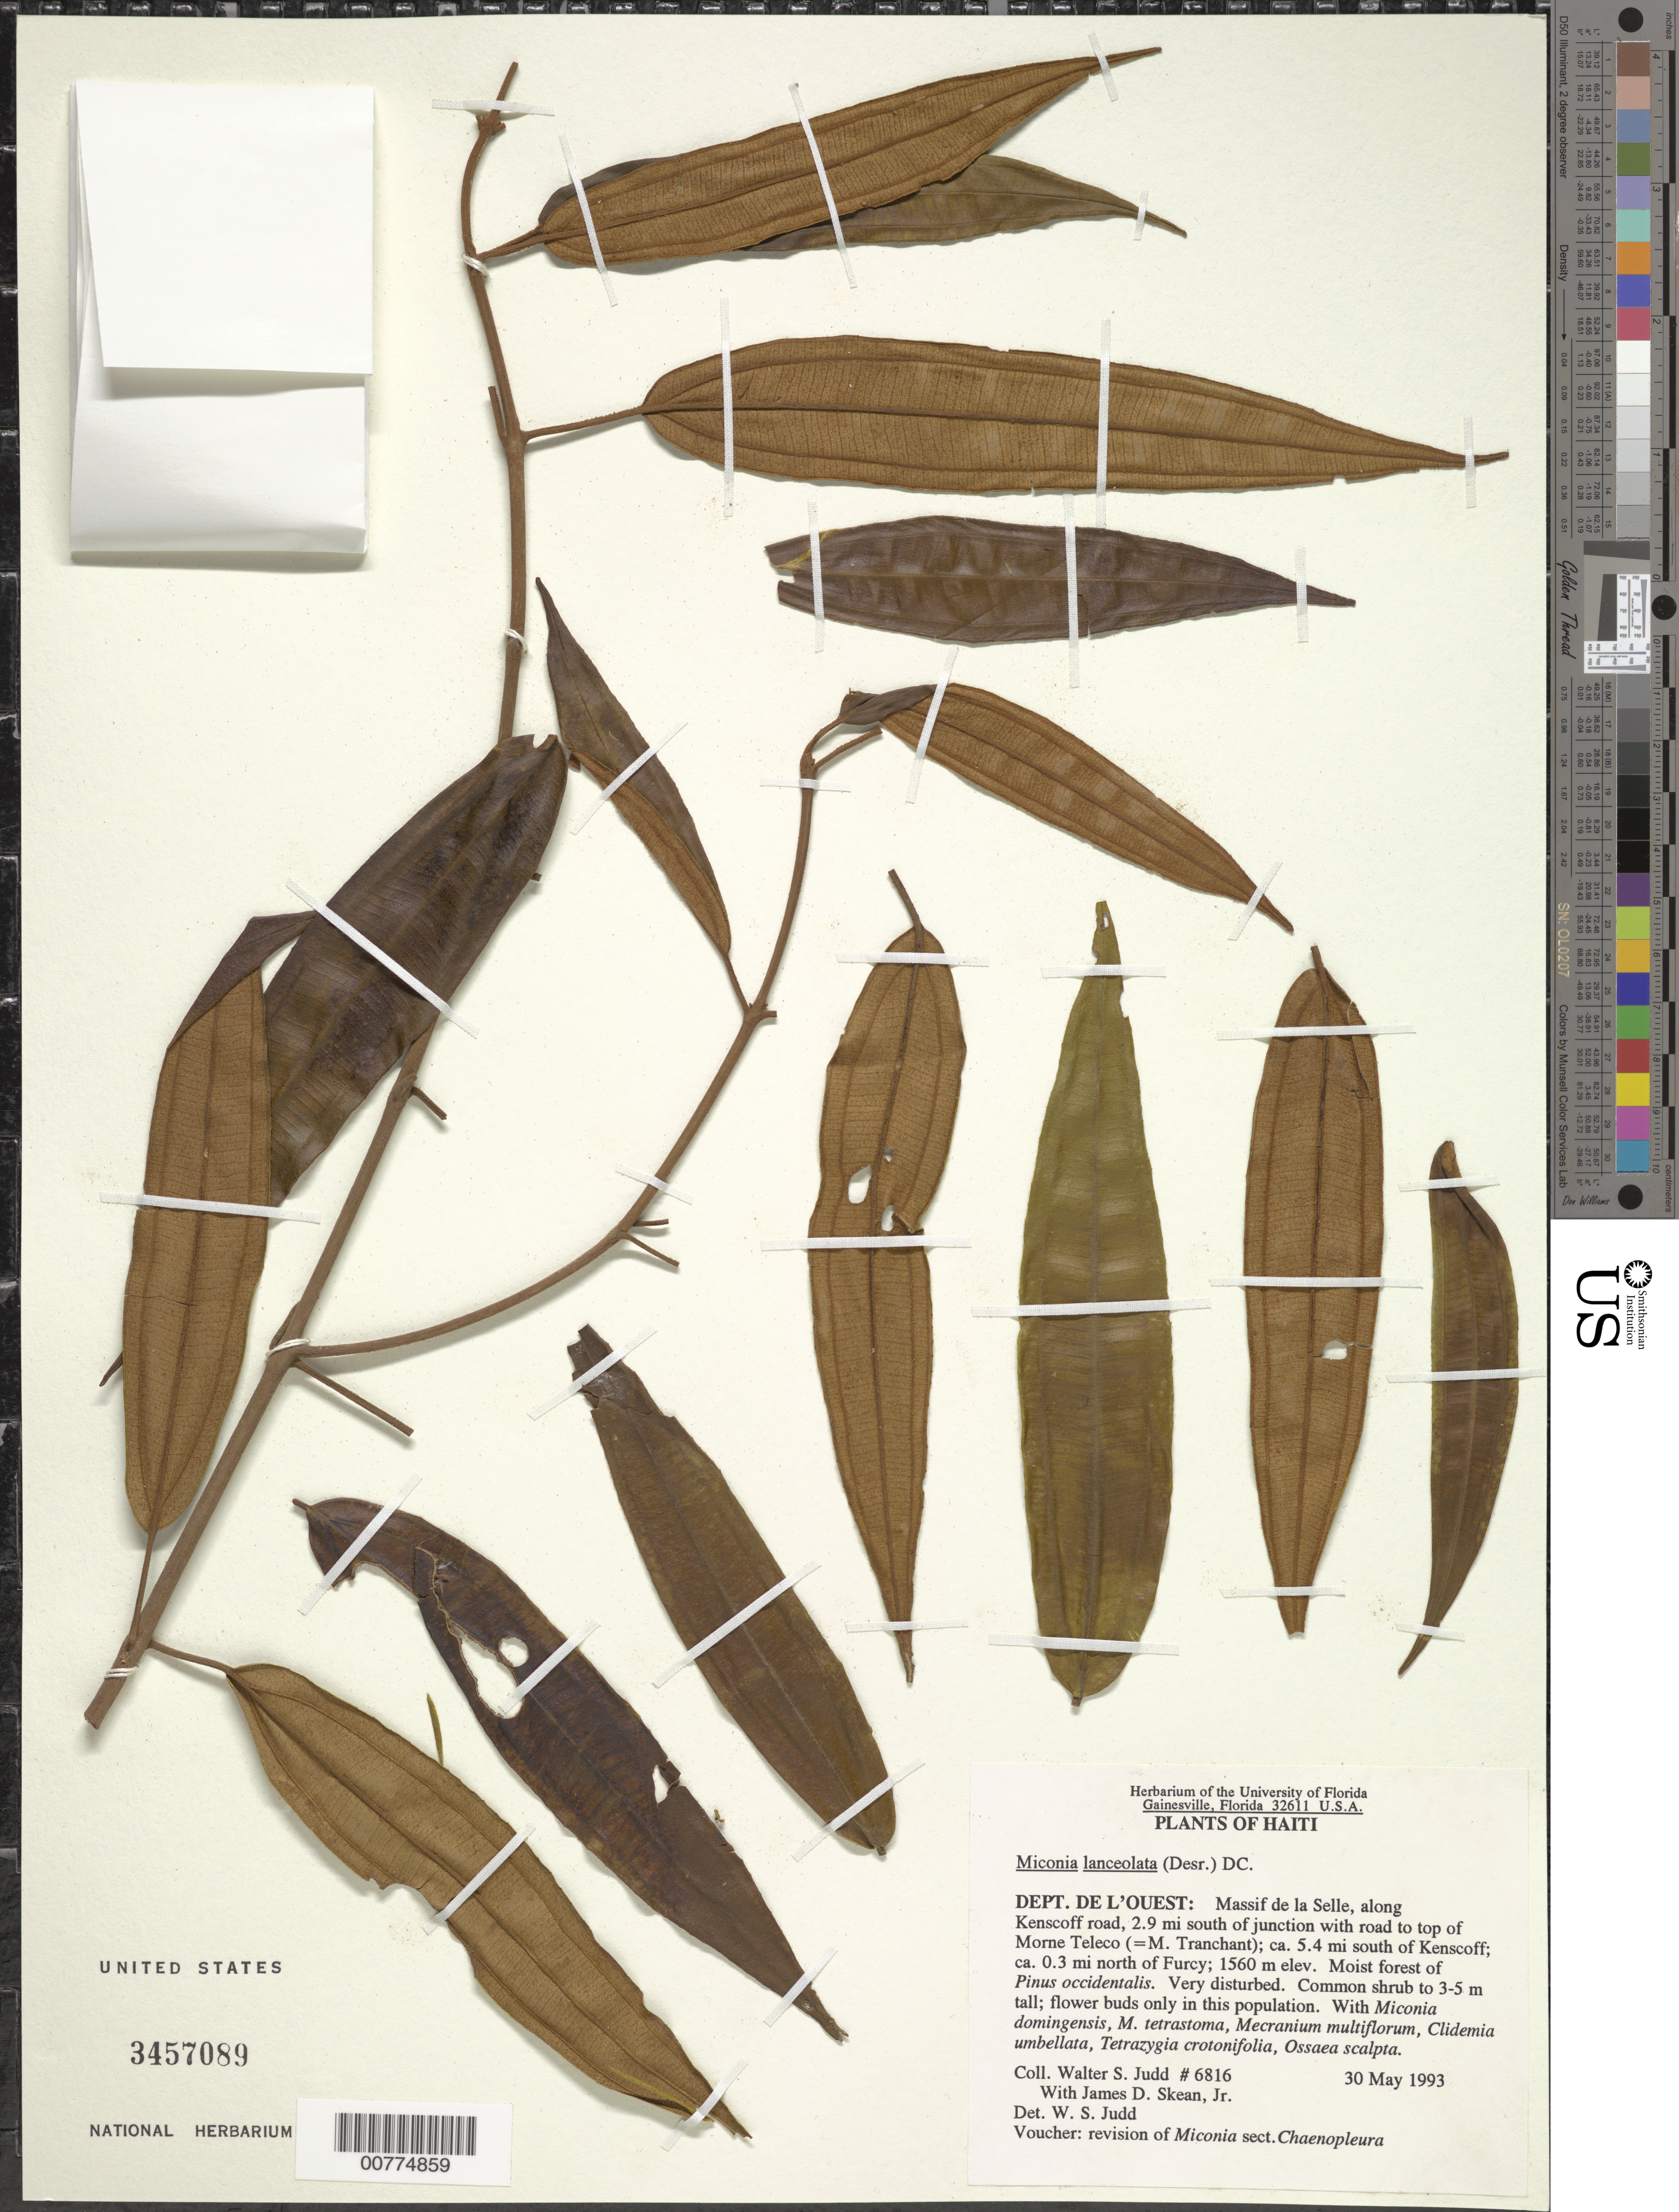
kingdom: Plantae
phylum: Tracheophyta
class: Magnoliopsida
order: Myrtales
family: Melastomataceae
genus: Miconia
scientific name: Miconia lanceolata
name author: (Desr.) DC.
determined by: Judd, Walter S.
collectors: W. S. Judd & J. D. Skean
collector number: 6816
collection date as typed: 30 May 1993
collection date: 1993-05-30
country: Haiti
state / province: Ouest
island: Hispaniola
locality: Massif de la Selle, along Kenscoff road, 2.9 miles south of junction with road to top of Morne Teleco (=M. Tranchant); 5.4 miles south of Kenscoff, 0.3 mile north of Furcy.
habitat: Moist forest of Pinus occidentalis, very disturbed.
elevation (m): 1560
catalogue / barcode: US 3457089